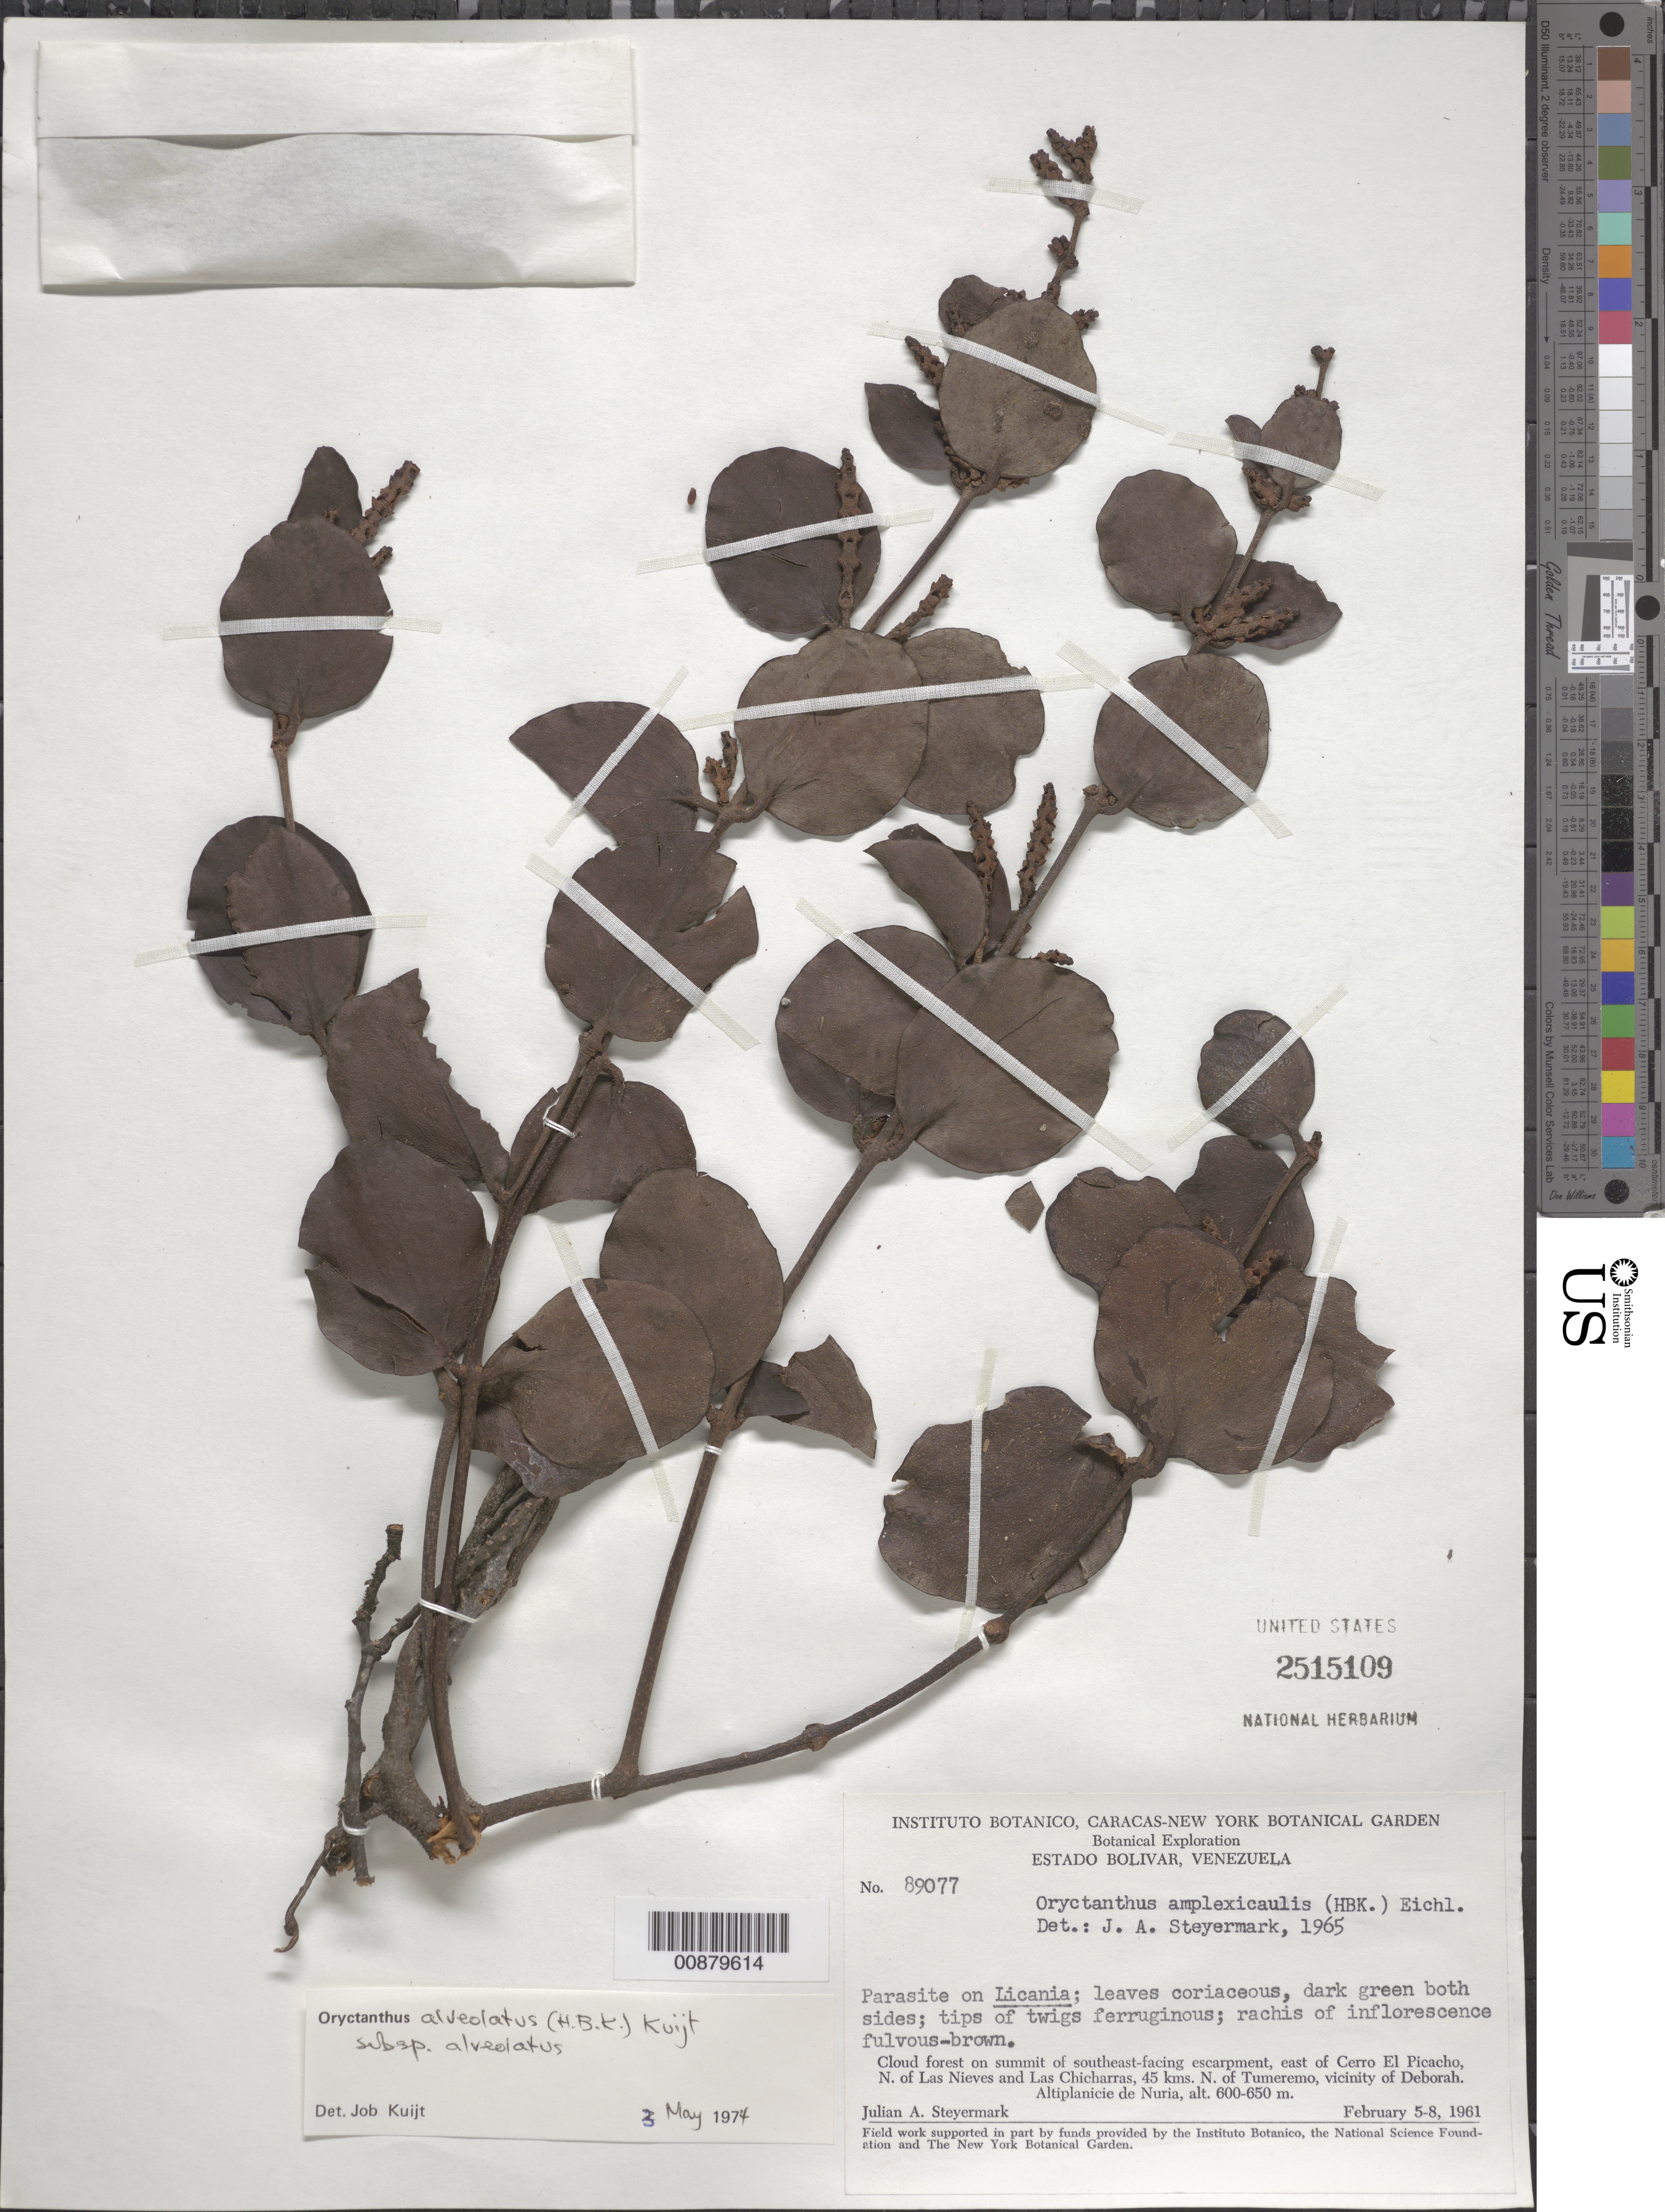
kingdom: Plantae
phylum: Tracheophyta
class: Magnoliopsida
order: Santalales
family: Loranthaceae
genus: Oryctanthus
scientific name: Oryctanthus alveolatus subsp. alveolatus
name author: (Kunth) Kuijt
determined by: Kuijt, Job, (CANADA)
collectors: J. Steyermark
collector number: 89077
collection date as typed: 5-Feb-61 to 8-Feb-61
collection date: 1961-02-05/1961-02-08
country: Venezuela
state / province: Bolívar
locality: Cerro El Picacho, N of Las Nieves & Las Chicharras, 45 km N of Tumeremo, vic of Deborah, Altiplanicie de Nuria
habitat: On Licania; cloud forest on summit of SE facing escarpment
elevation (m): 600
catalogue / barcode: US 2515109